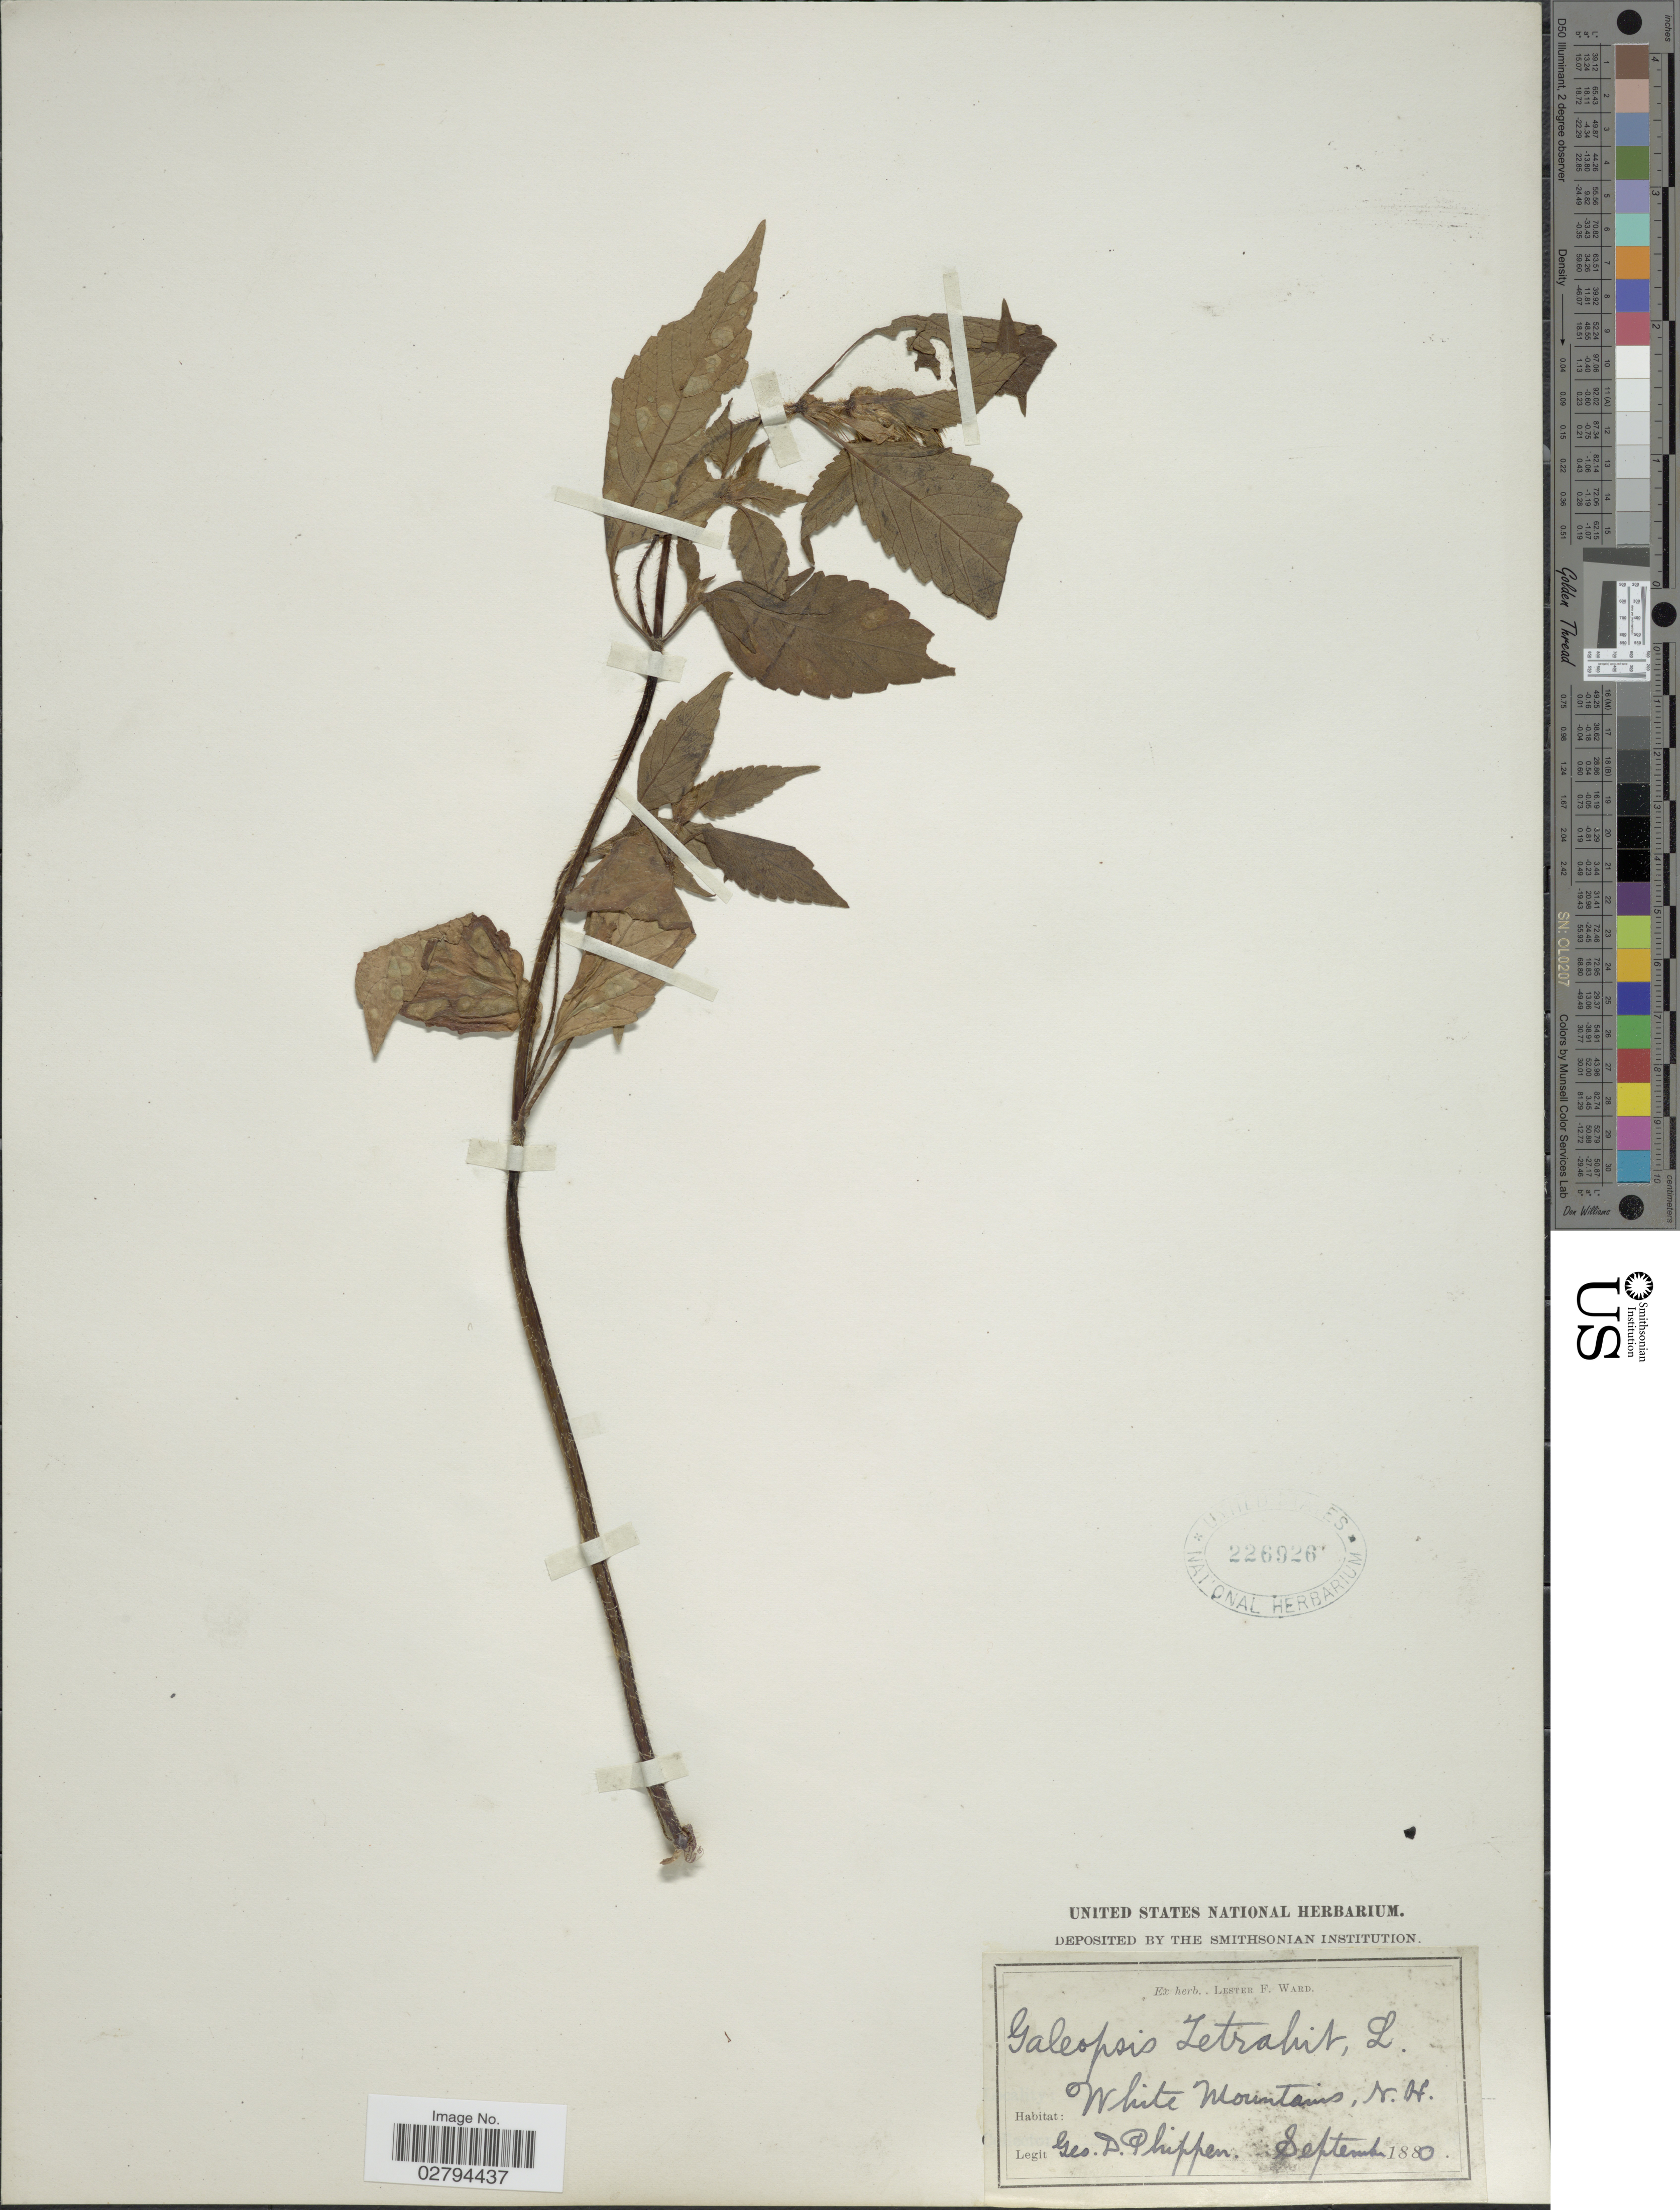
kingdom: Plantae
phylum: Tracheophyta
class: Magnoliopsida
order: Lamiales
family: Lamiaceae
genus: Galeopsis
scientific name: Galeopsis tetrahit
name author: L.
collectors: G. Phippen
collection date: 1880-09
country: United States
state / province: New Hampshire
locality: White Mountains.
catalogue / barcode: US 226926